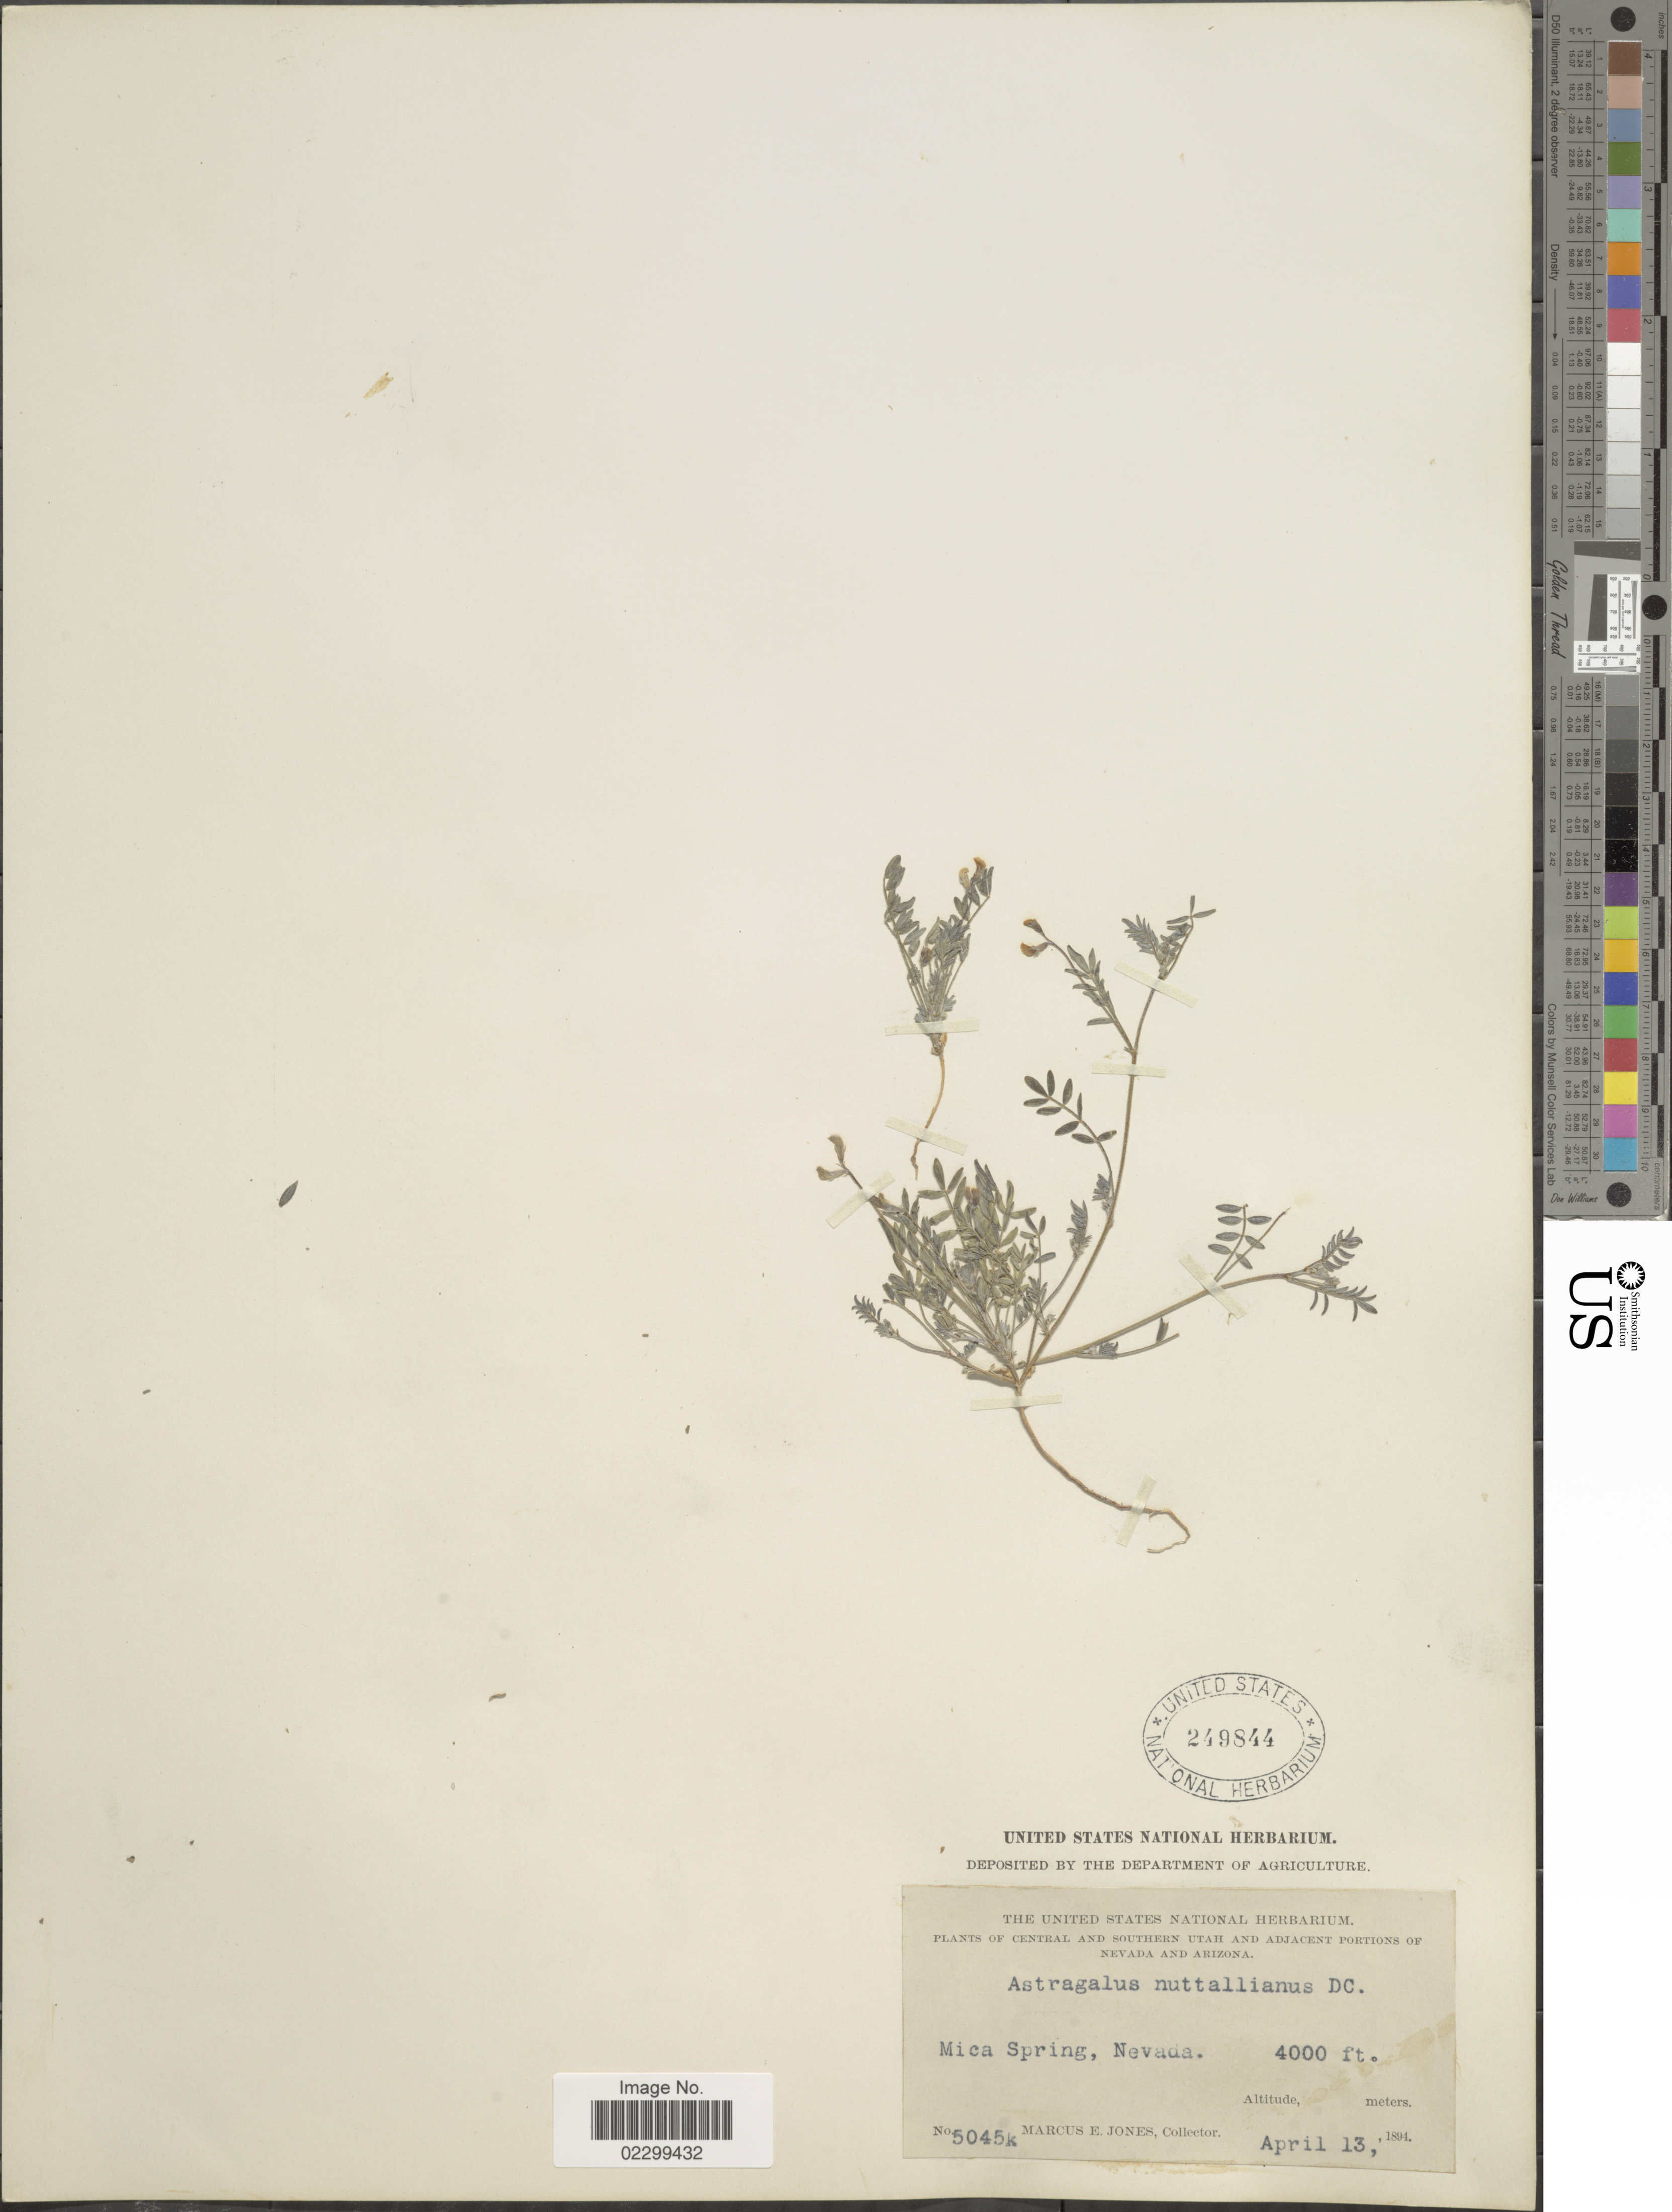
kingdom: Plantae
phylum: Tracheophyta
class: Magnoliopsida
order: Fabales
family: Fabaceae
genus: Astragalus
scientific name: Astragalus nuttallianus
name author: DC.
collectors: M. E. Jones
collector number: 5045k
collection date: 1894-04-13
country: United States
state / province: Nevada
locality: Central and Southern Utah and Adjacent Portions of Nevada and Arizona, Mica Spring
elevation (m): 1219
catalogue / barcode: US 249844